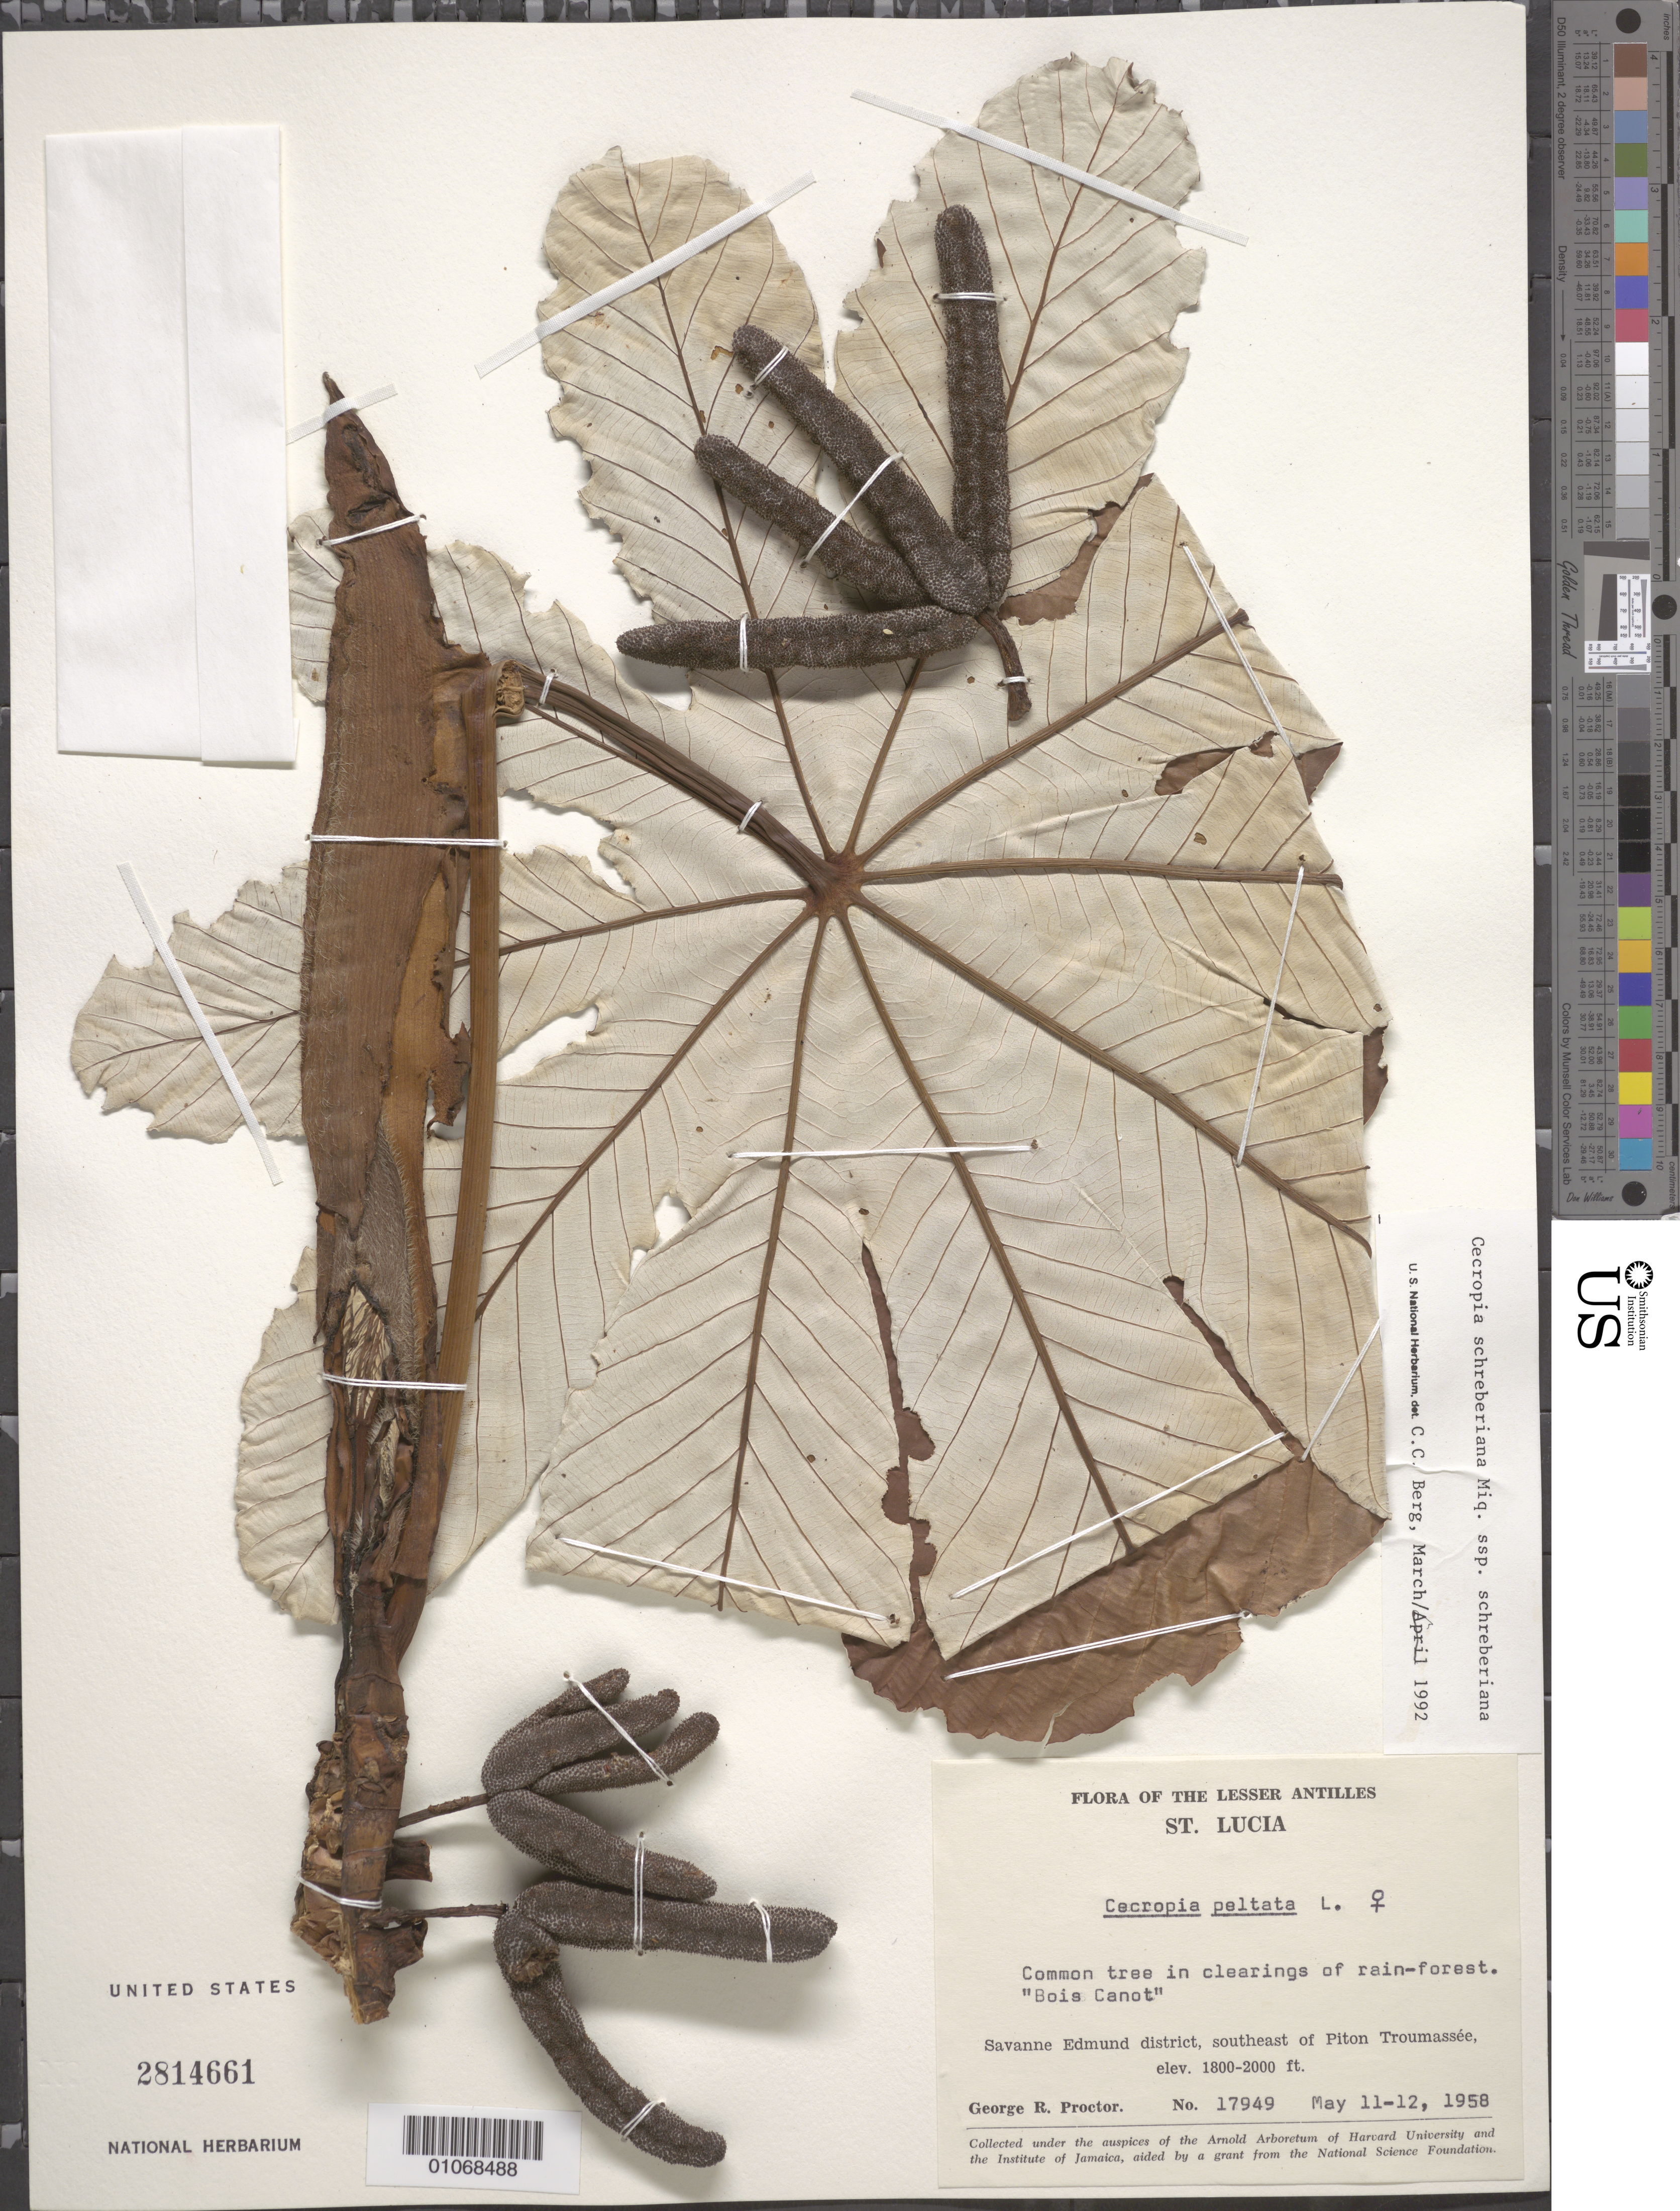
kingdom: Plantae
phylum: Tracheophyta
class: Magnoliopsida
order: Rosales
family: Urticaceae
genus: Cecropia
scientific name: Cecropia schreberiana subsp. schreberiana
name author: Miq.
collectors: G. R. Proctor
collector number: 17949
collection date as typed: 11 May 1958 to 12 May 1958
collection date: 1958-05-11/1958-05-12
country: St. Lucia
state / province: Savanne Edmund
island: St. Lucia I.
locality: Southeast of Piton Troumassee.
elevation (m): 549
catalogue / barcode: US 2814661